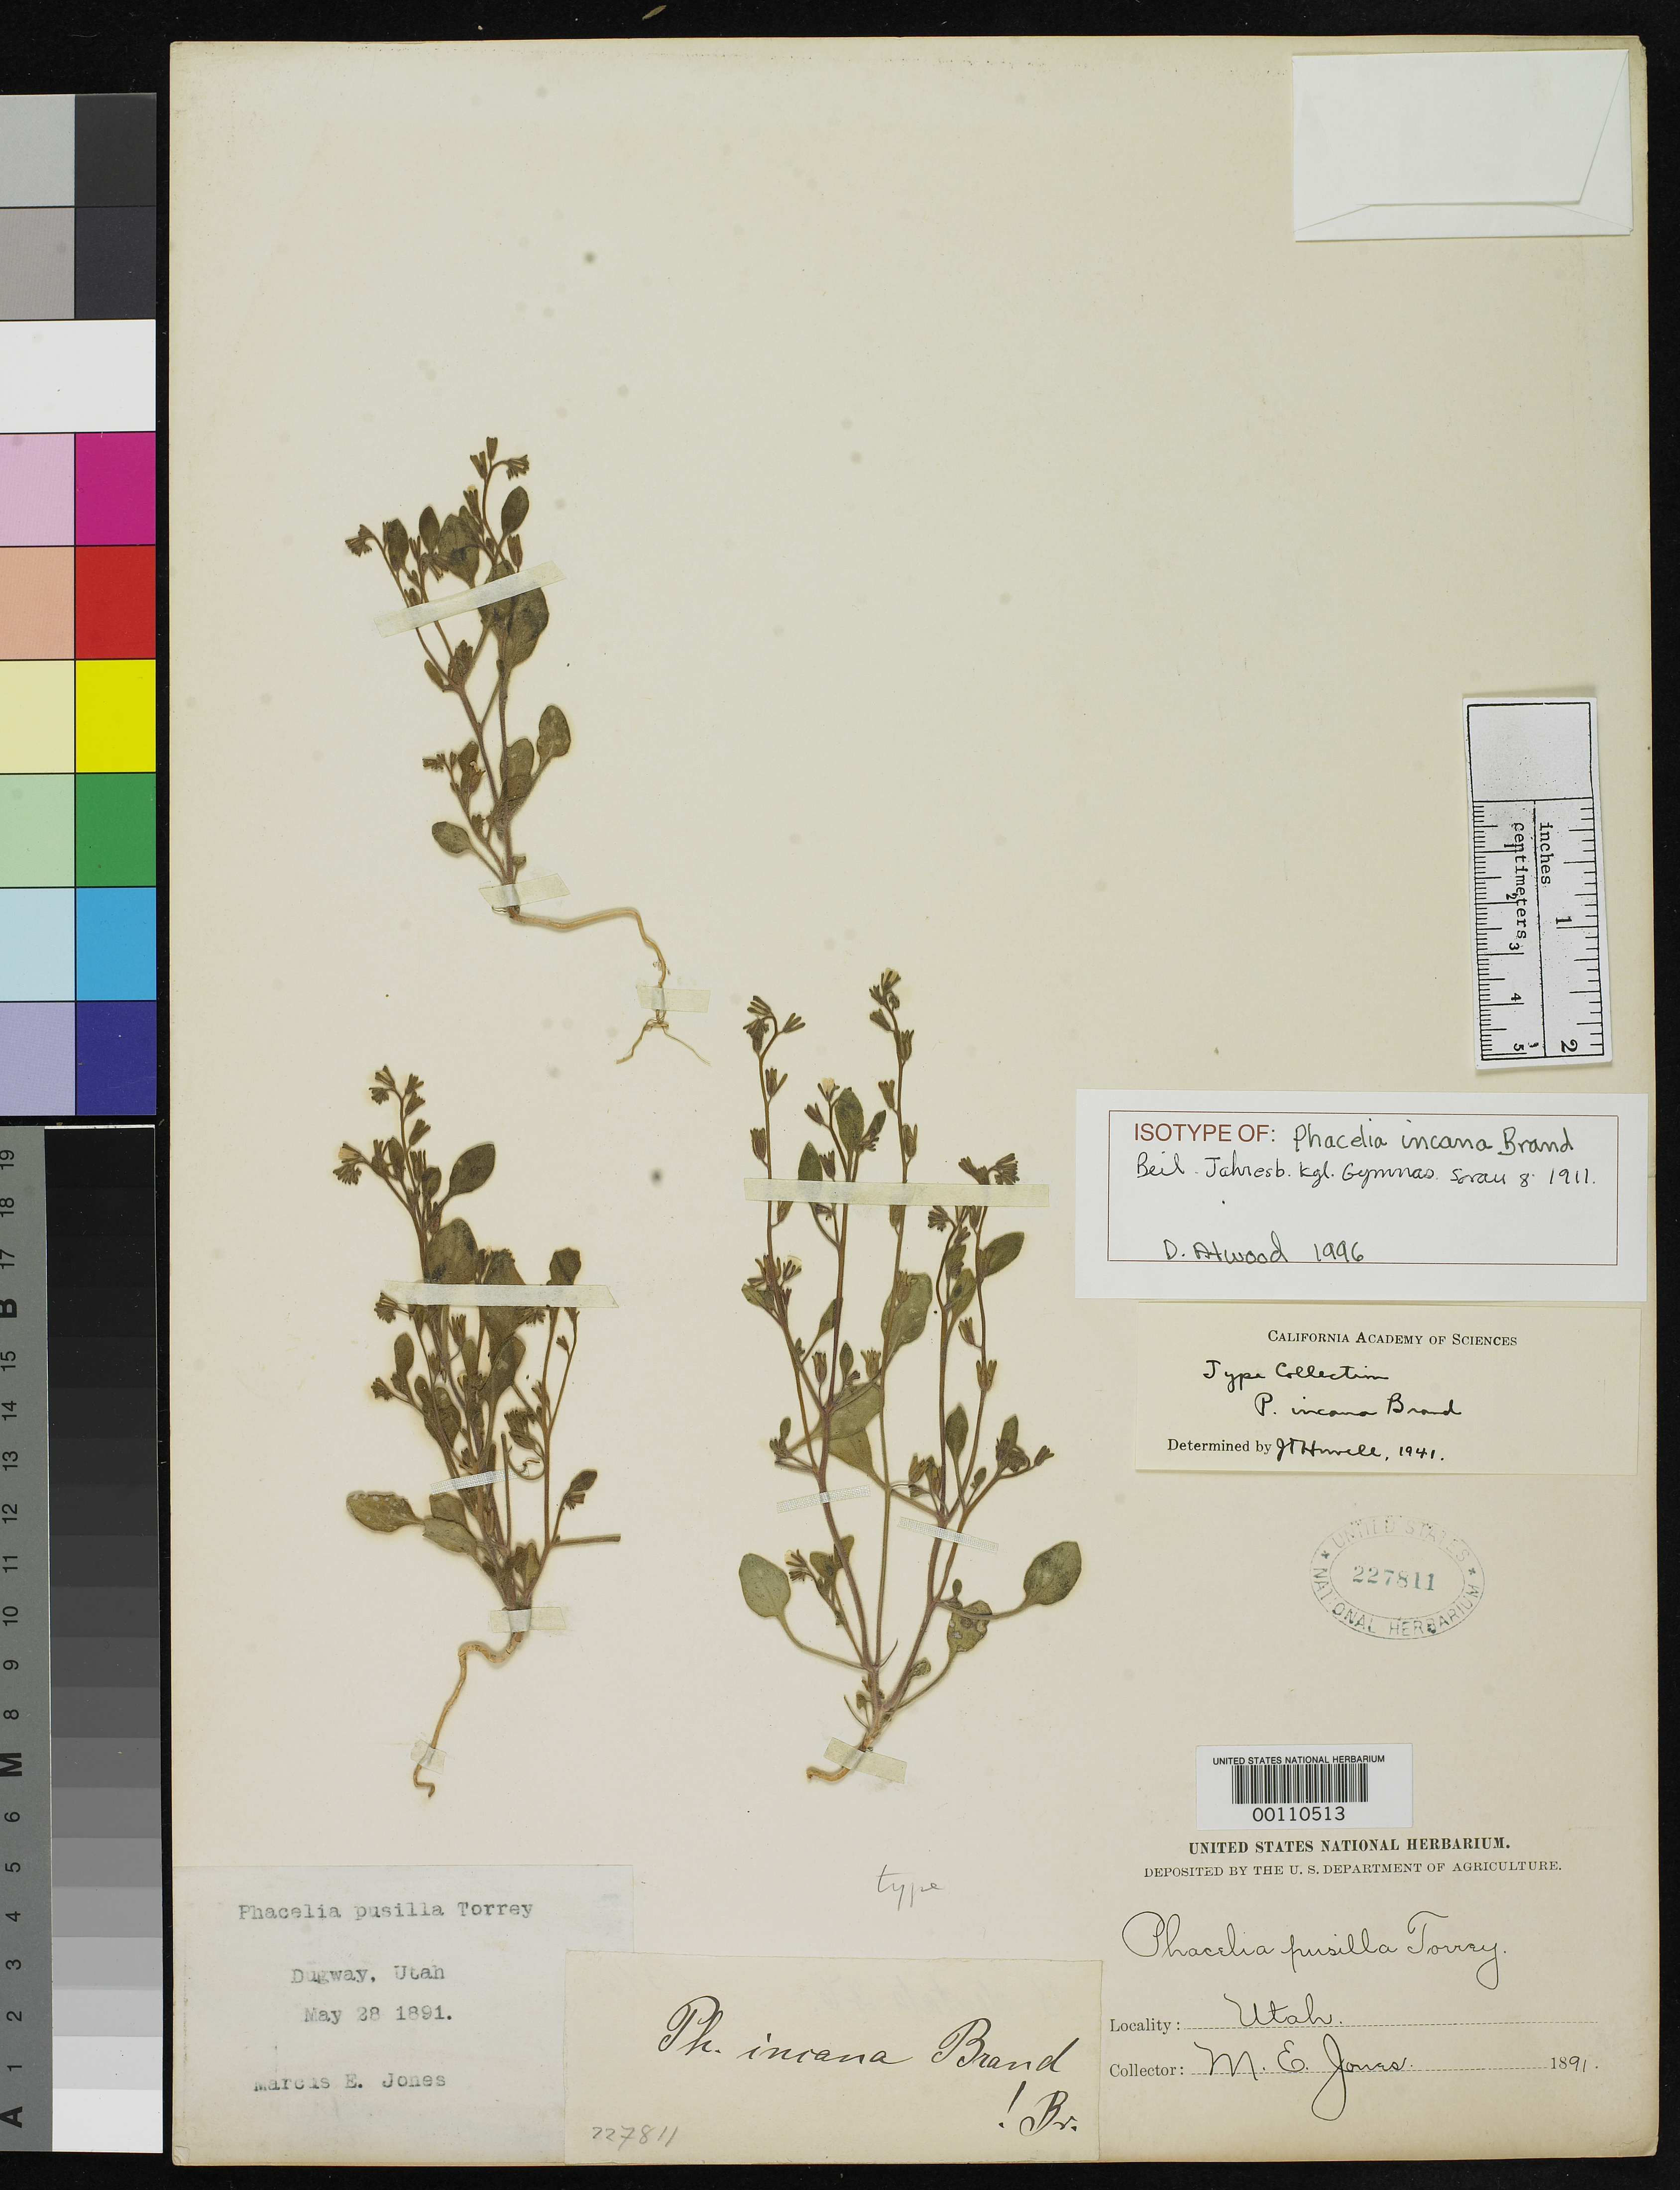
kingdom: Plantae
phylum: Tracheophyta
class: Magnoliopsida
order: Boraginales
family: Hydrophyllaceae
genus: Phacelia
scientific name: Phacelia incana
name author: Brand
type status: Isotype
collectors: M. E. Jones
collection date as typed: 28 May 1891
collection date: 1891-05-28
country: United States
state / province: Utah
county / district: Tooele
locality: Dugway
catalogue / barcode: US 227811